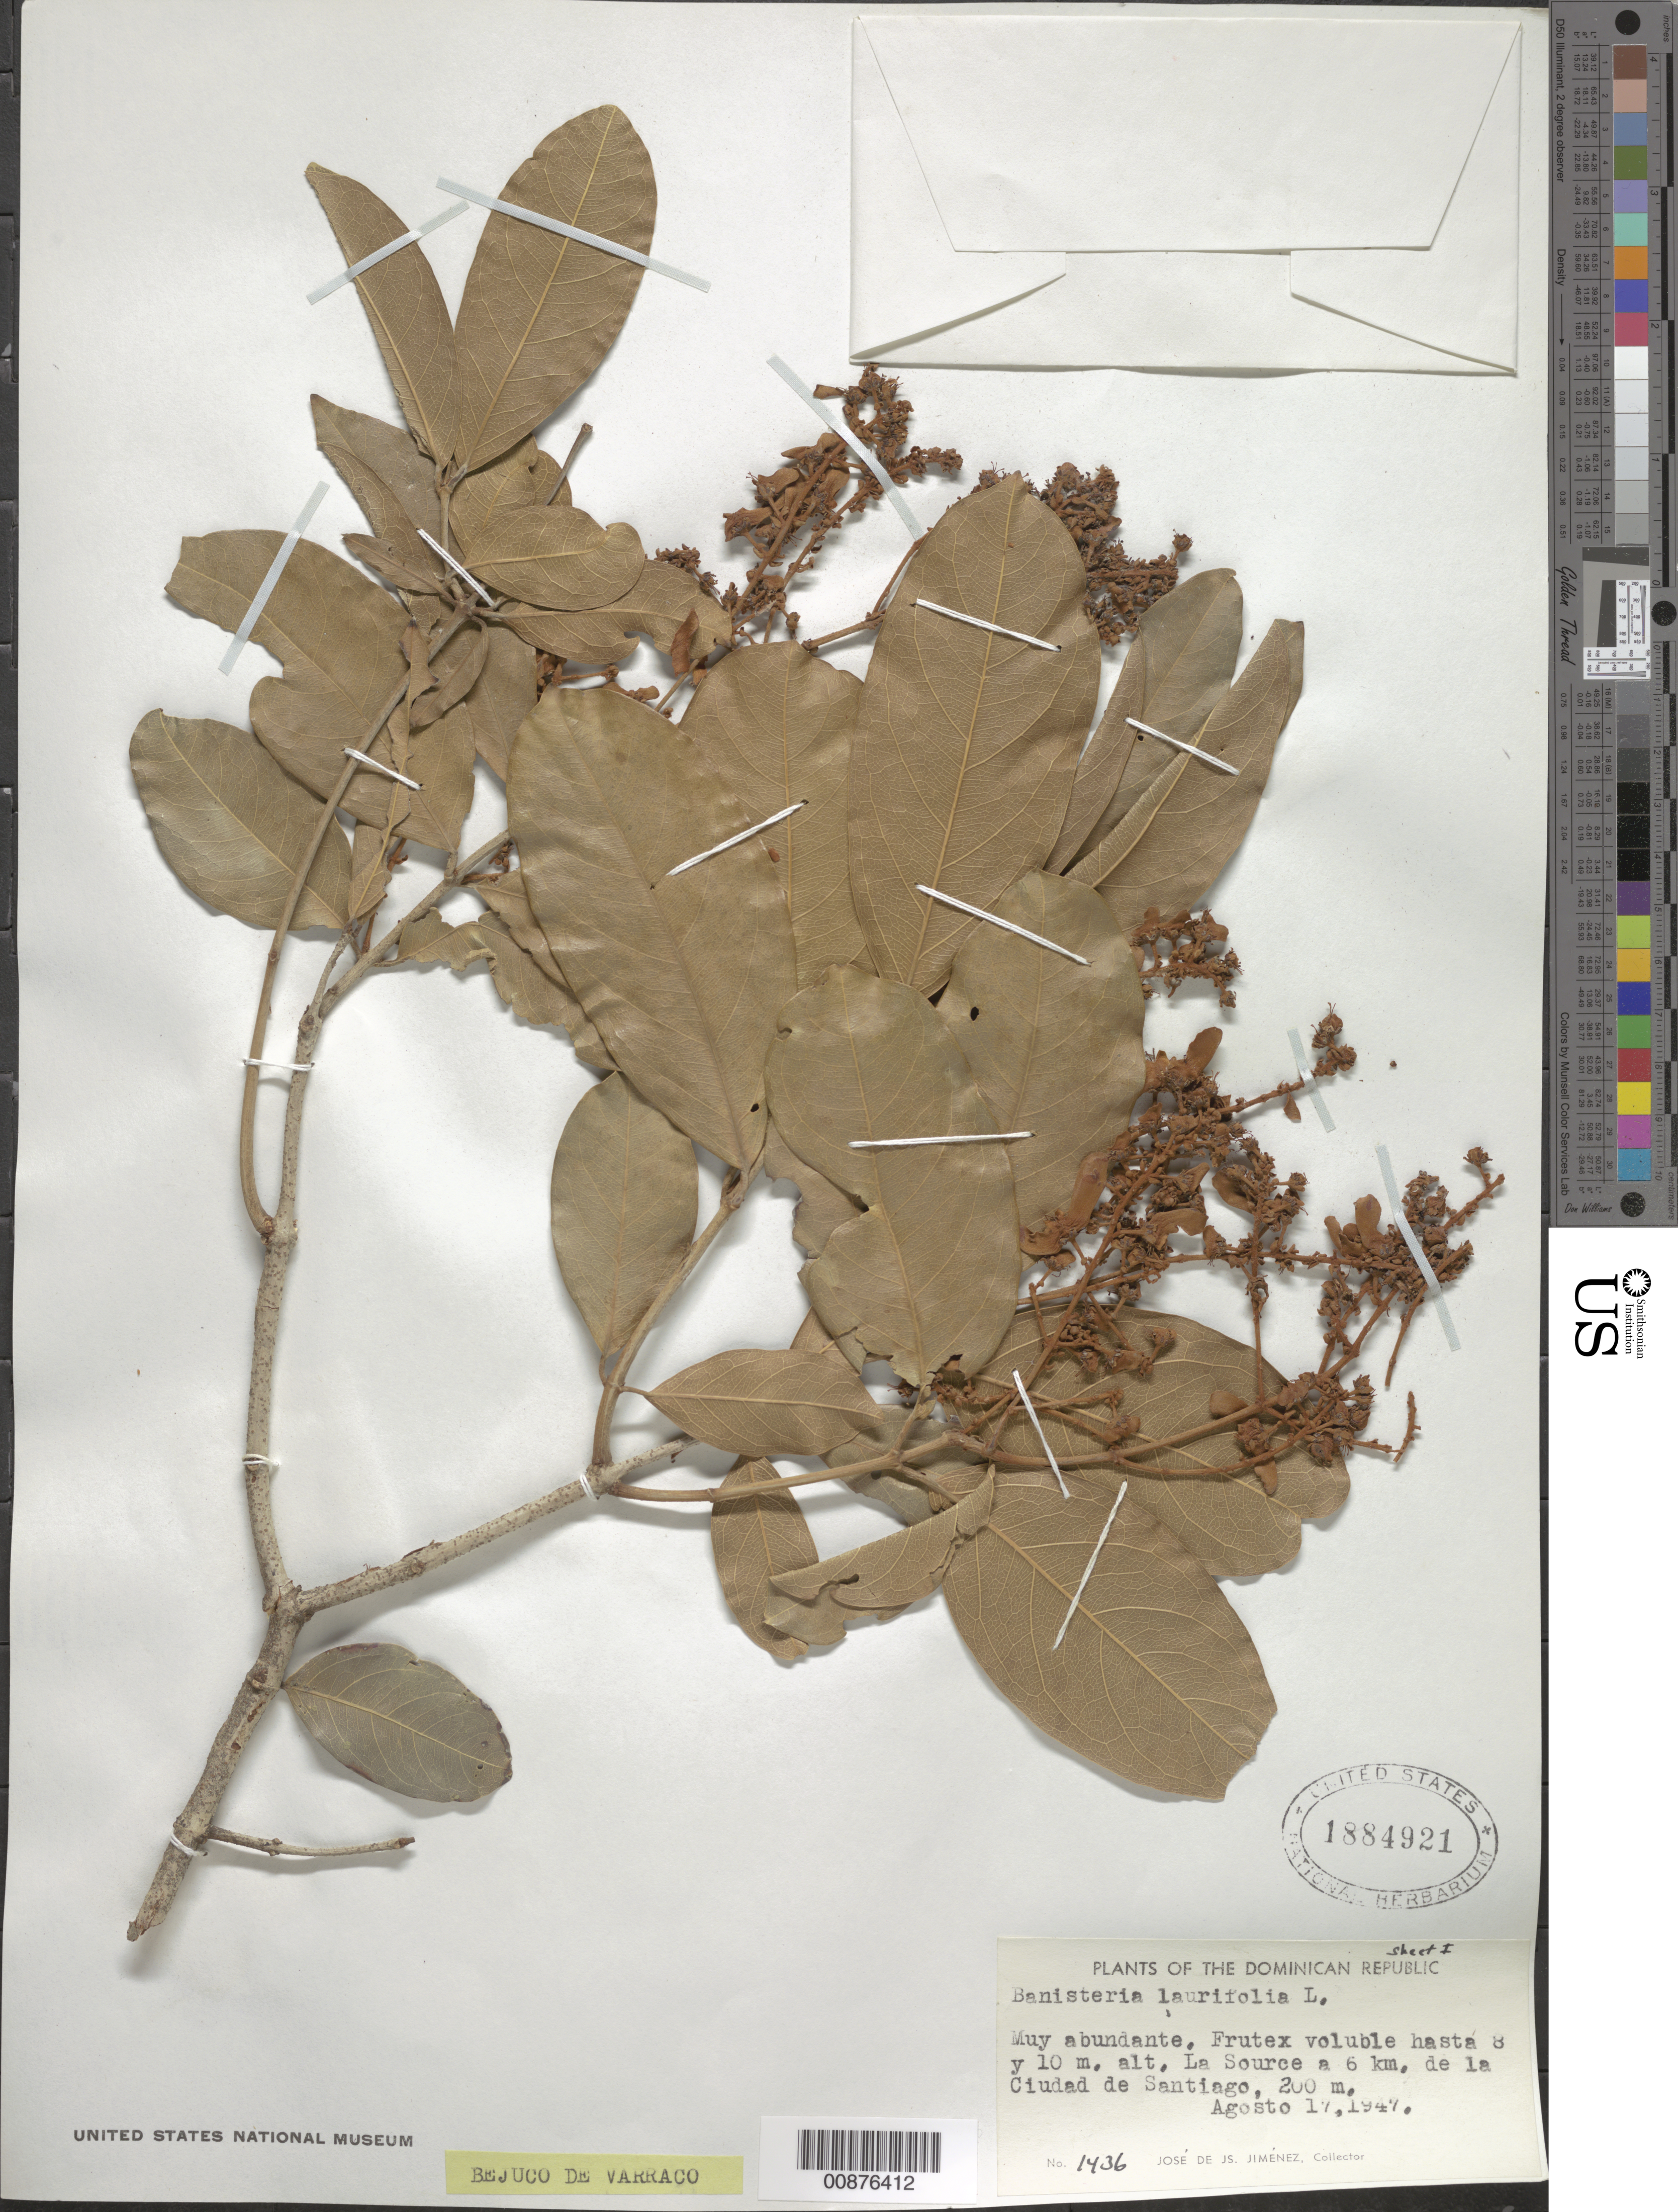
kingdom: Plantae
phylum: Tracheophyta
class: Magnoliopsida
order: Malpighiales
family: Malpighiaceae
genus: Heteropterys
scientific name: Heteropterys laurifolia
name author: (L.) A. Juss.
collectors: J. J. Jiménez Almonte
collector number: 1436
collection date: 1947-08-17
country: Dominican Republic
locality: La Source a 6 km, de la Ciudad de Santiago.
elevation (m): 200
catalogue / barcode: US 1884921